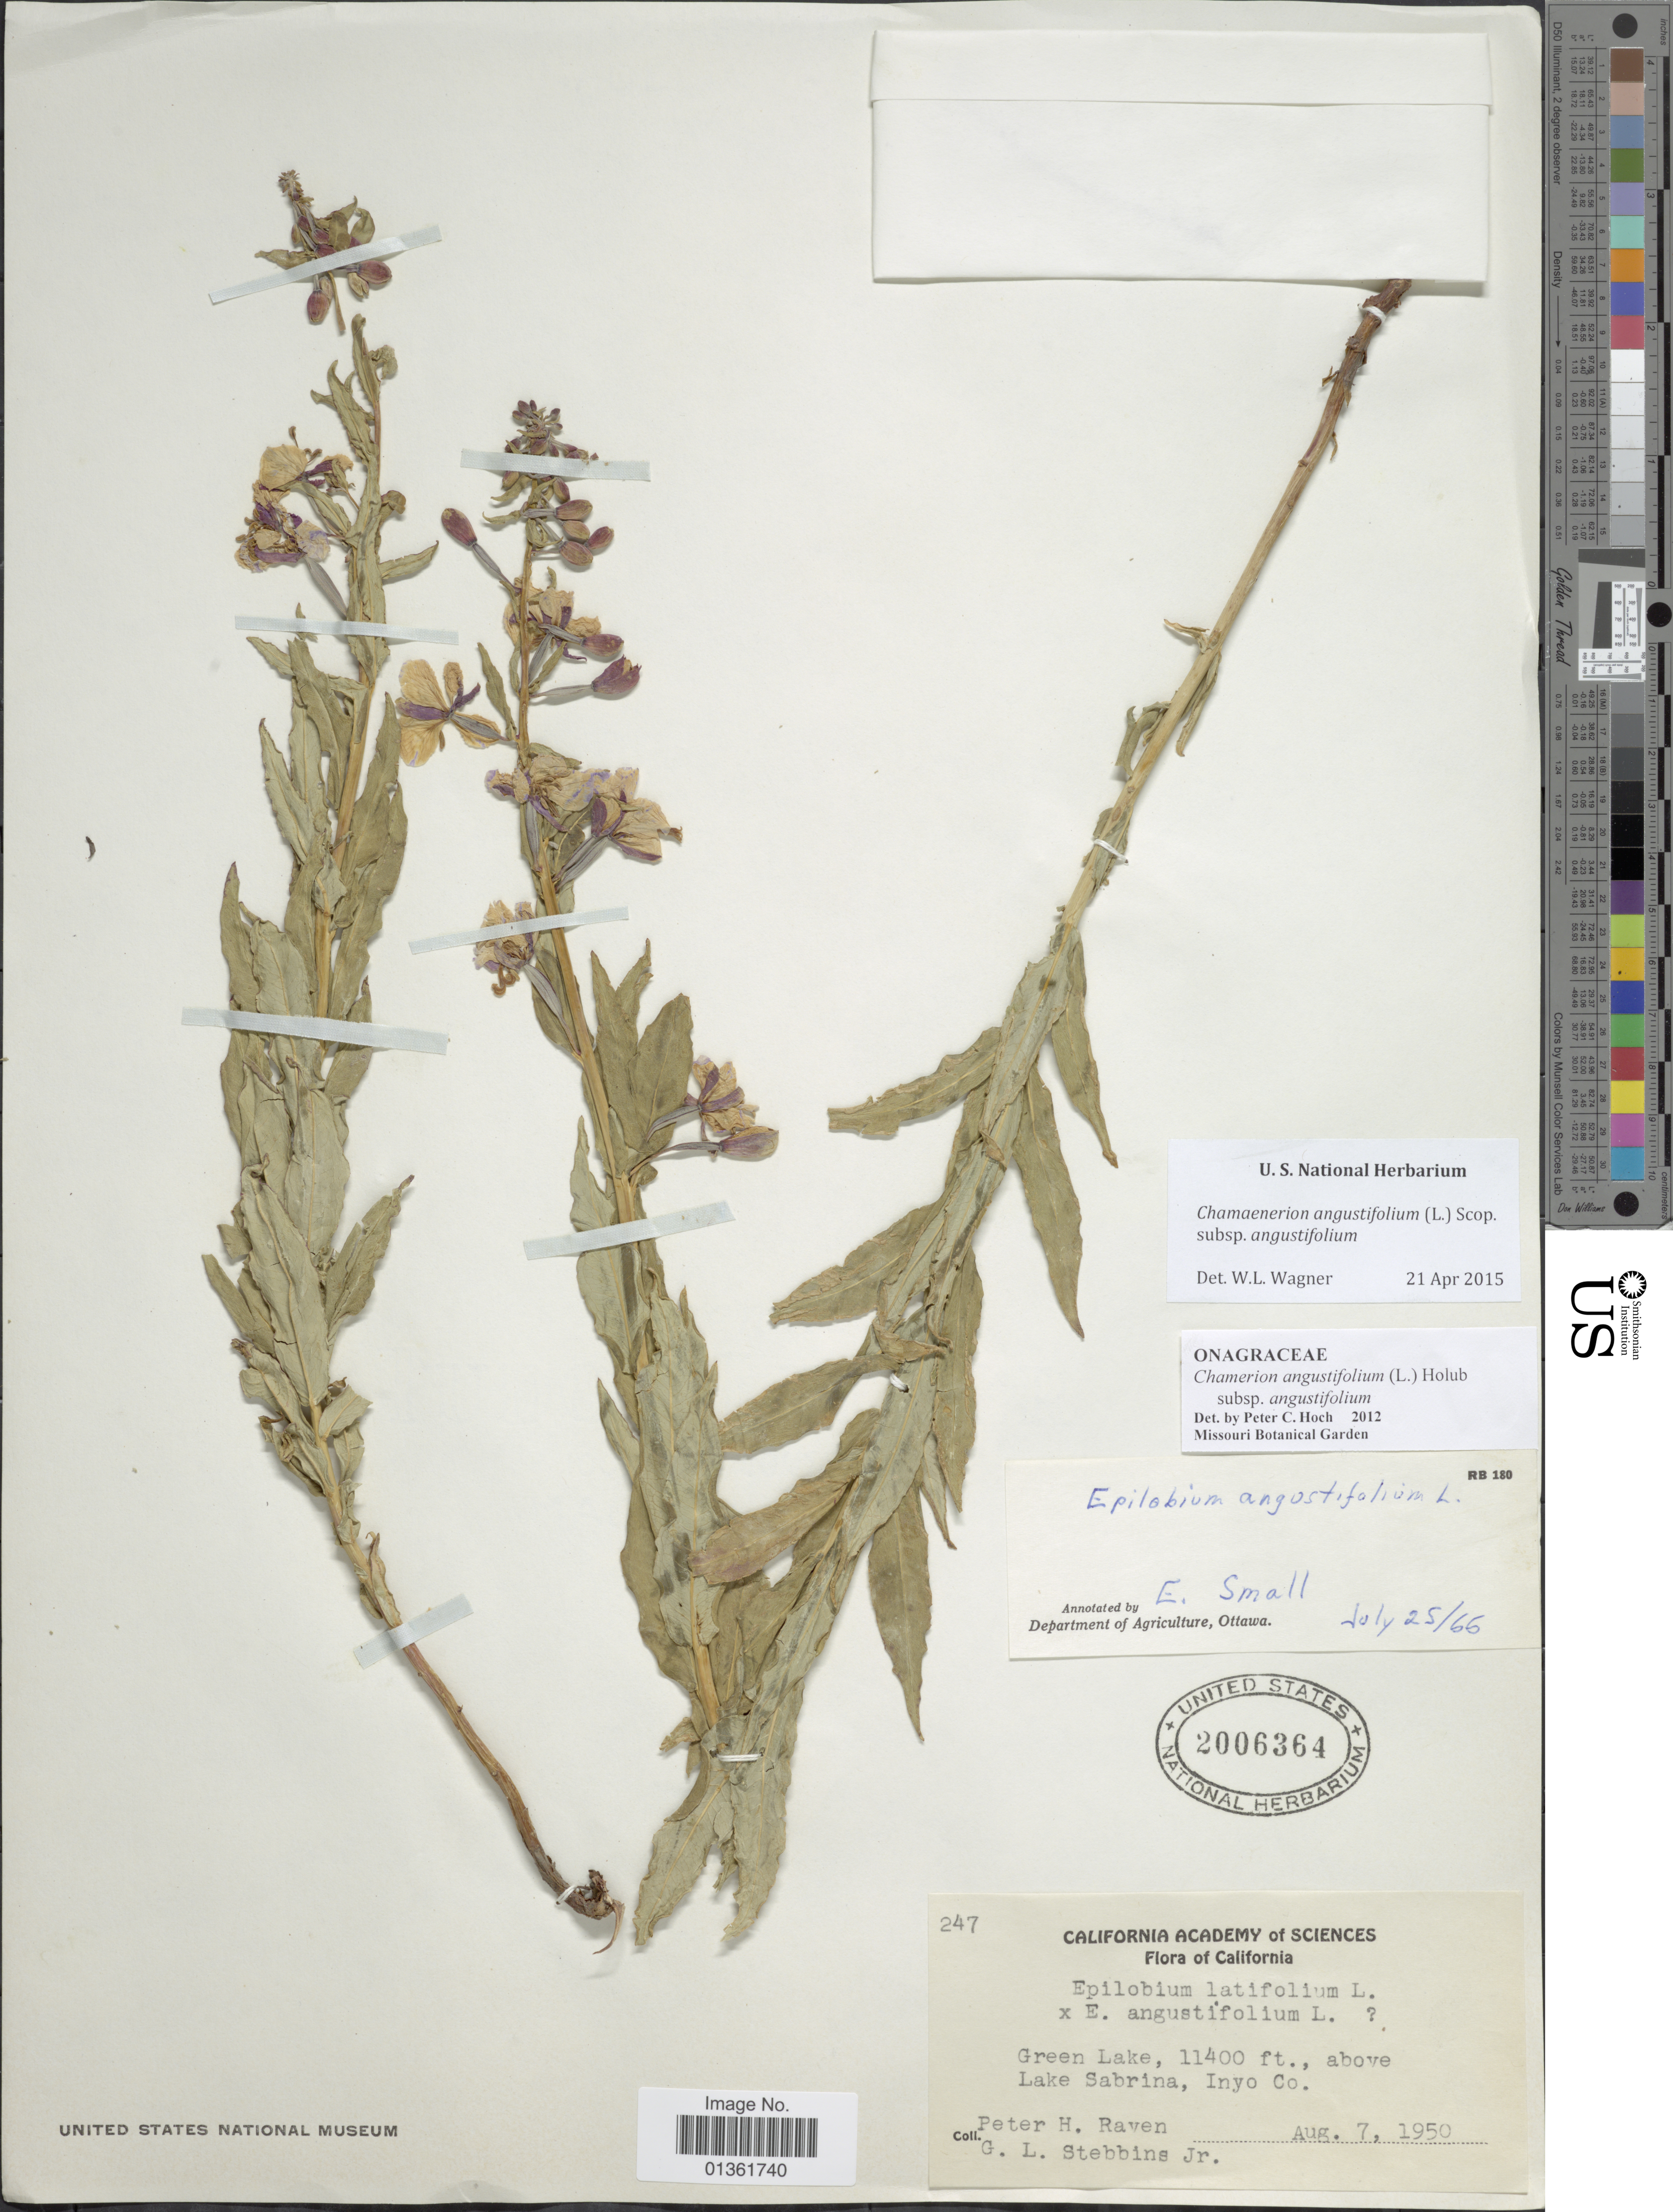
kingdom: Plantae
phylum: Tracheophyta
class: Magnoliopsida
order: Myrtales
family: Onagraceae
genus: Chamaenerion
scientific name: Chamaenerion angustifolium subsp. angustifolium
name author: (L.) Scop.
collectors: P. Raven & G. L. Stebbins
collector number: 247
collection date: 1950-08-07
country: United States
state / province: California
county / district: Inyo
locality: Green Lake, above Lake Sabrina, Inyo Co.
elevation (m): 3475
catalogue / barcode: US 2006364